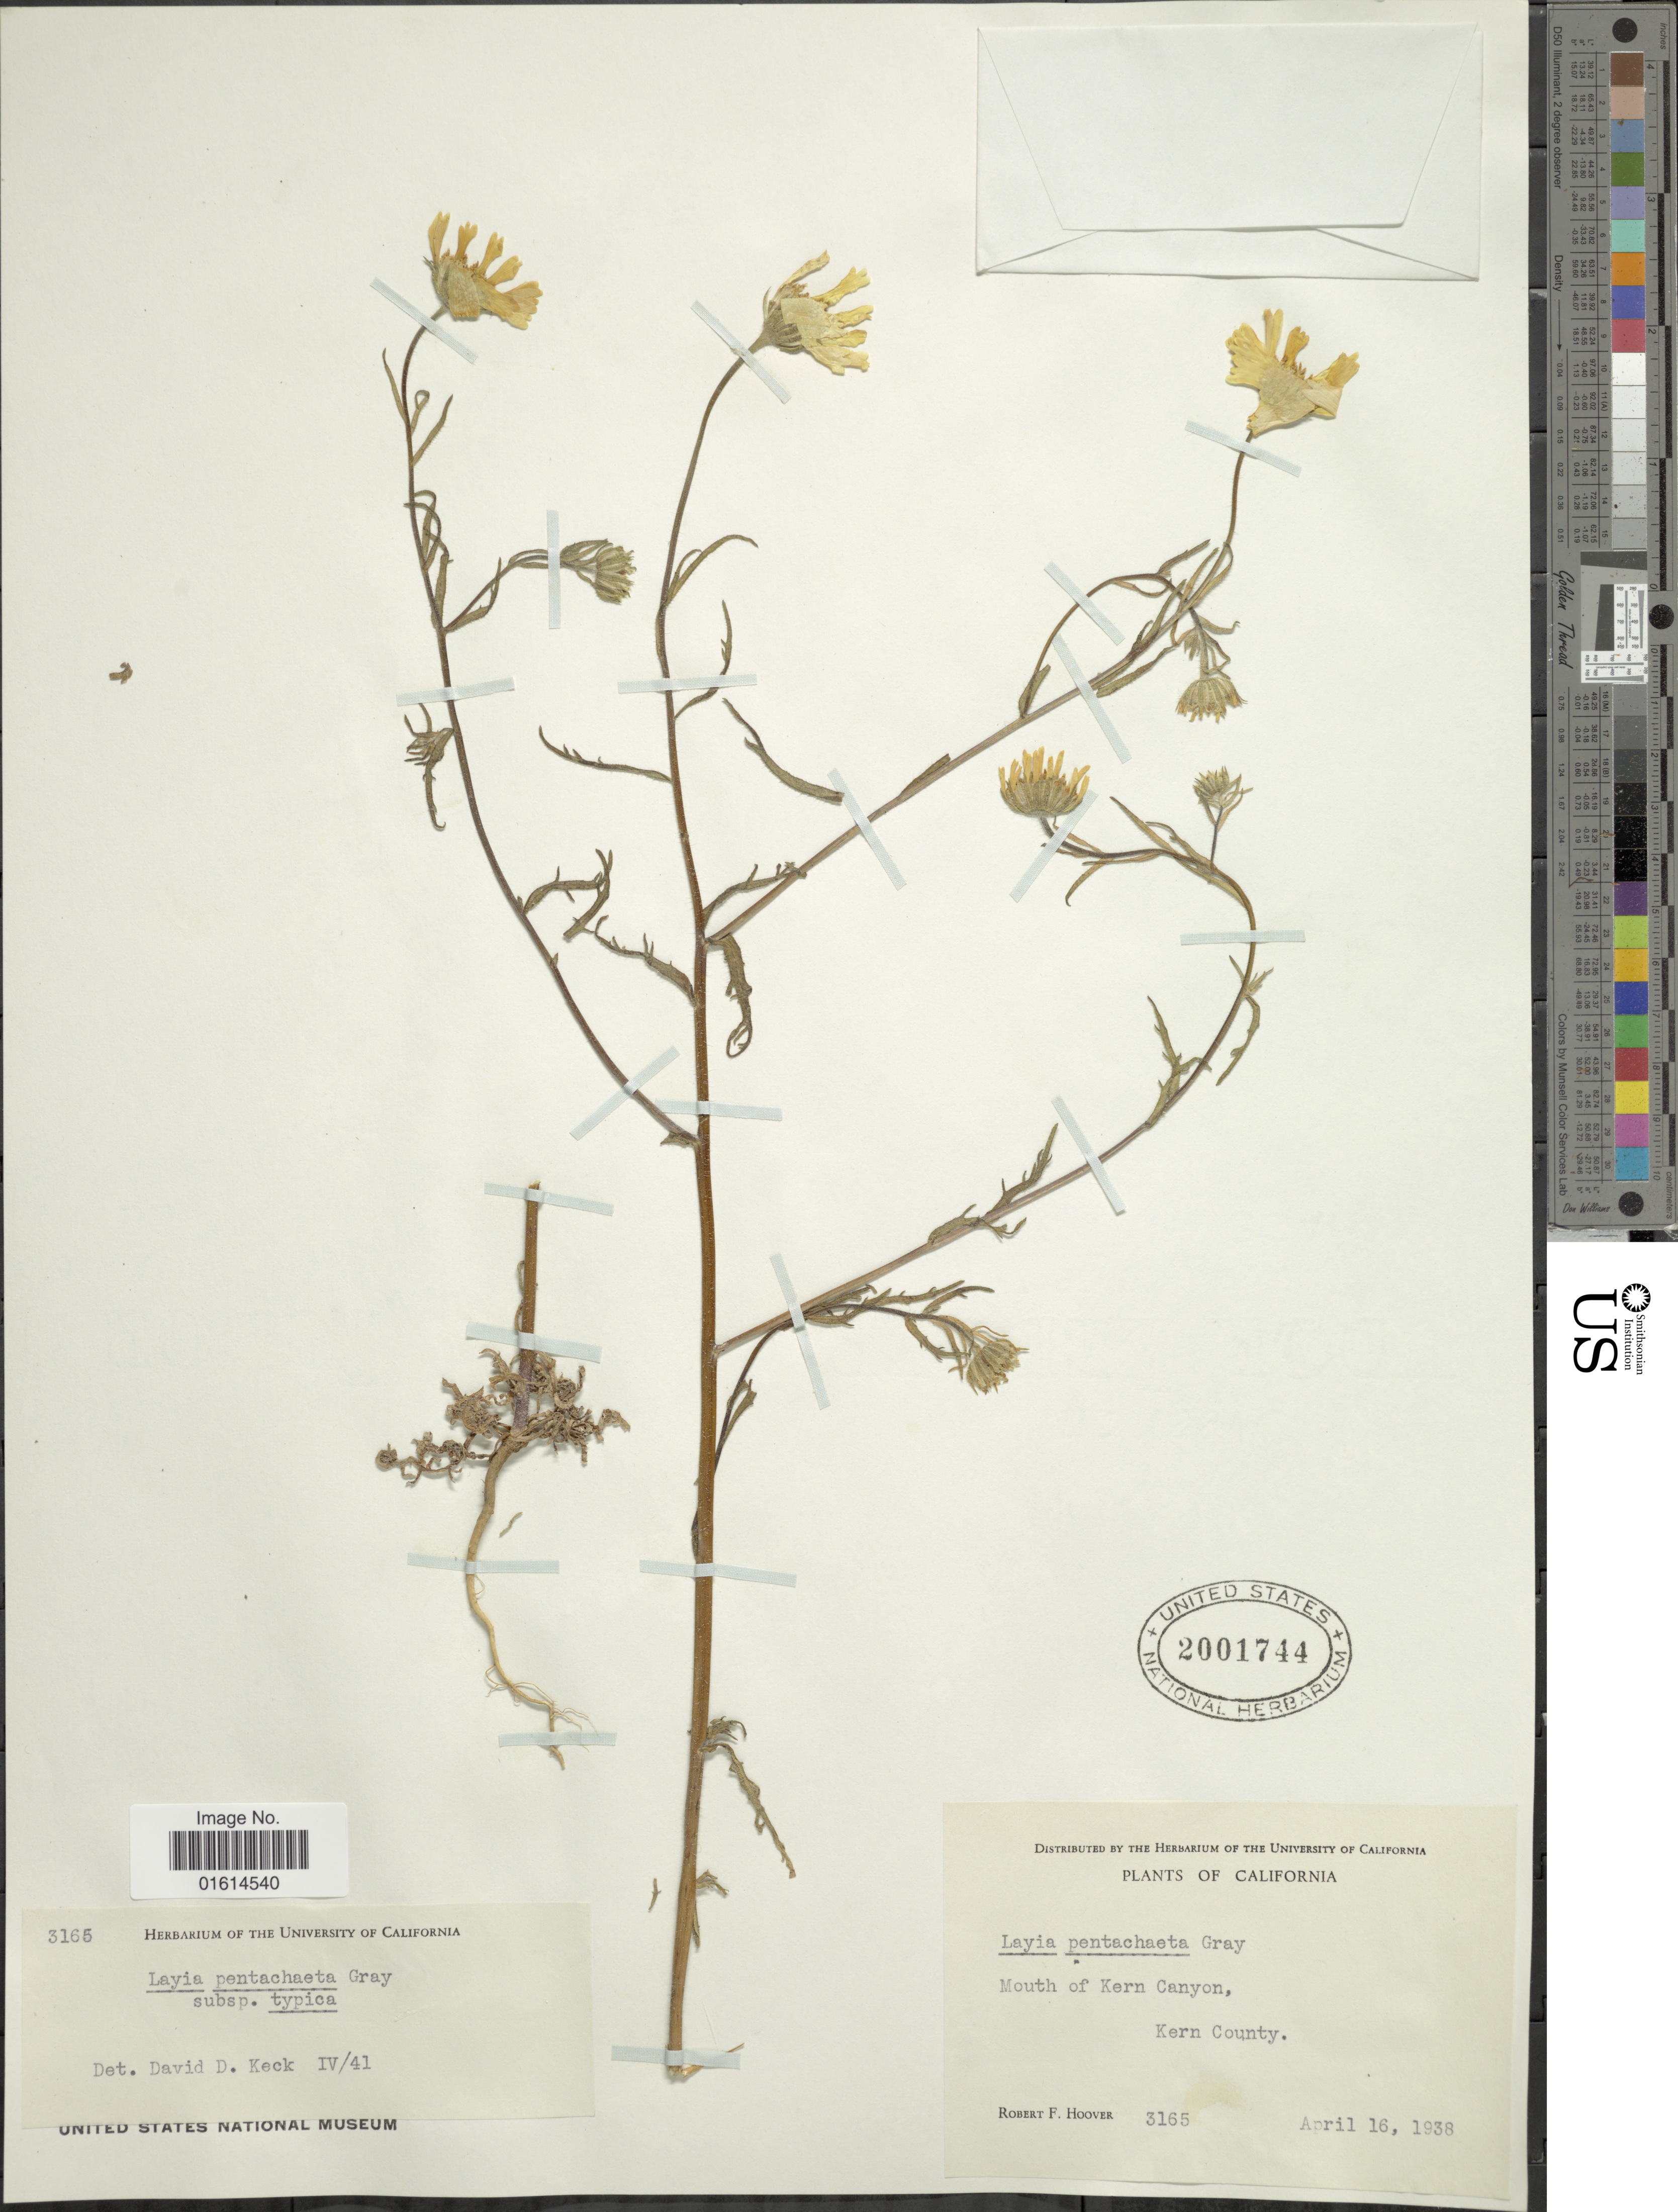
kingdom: Plantae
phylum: Tracheophyta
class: Magnoliopsida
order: Asterales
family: Asteraceae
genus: Layia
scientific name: Layia pentachaeta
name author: A. Gray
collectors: R. F. Hoover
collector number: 3165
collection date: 1938-04-16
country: United States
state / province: California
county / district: Kern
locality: Mouth of Kern Canyon, Kern County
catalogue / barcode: US 2001744